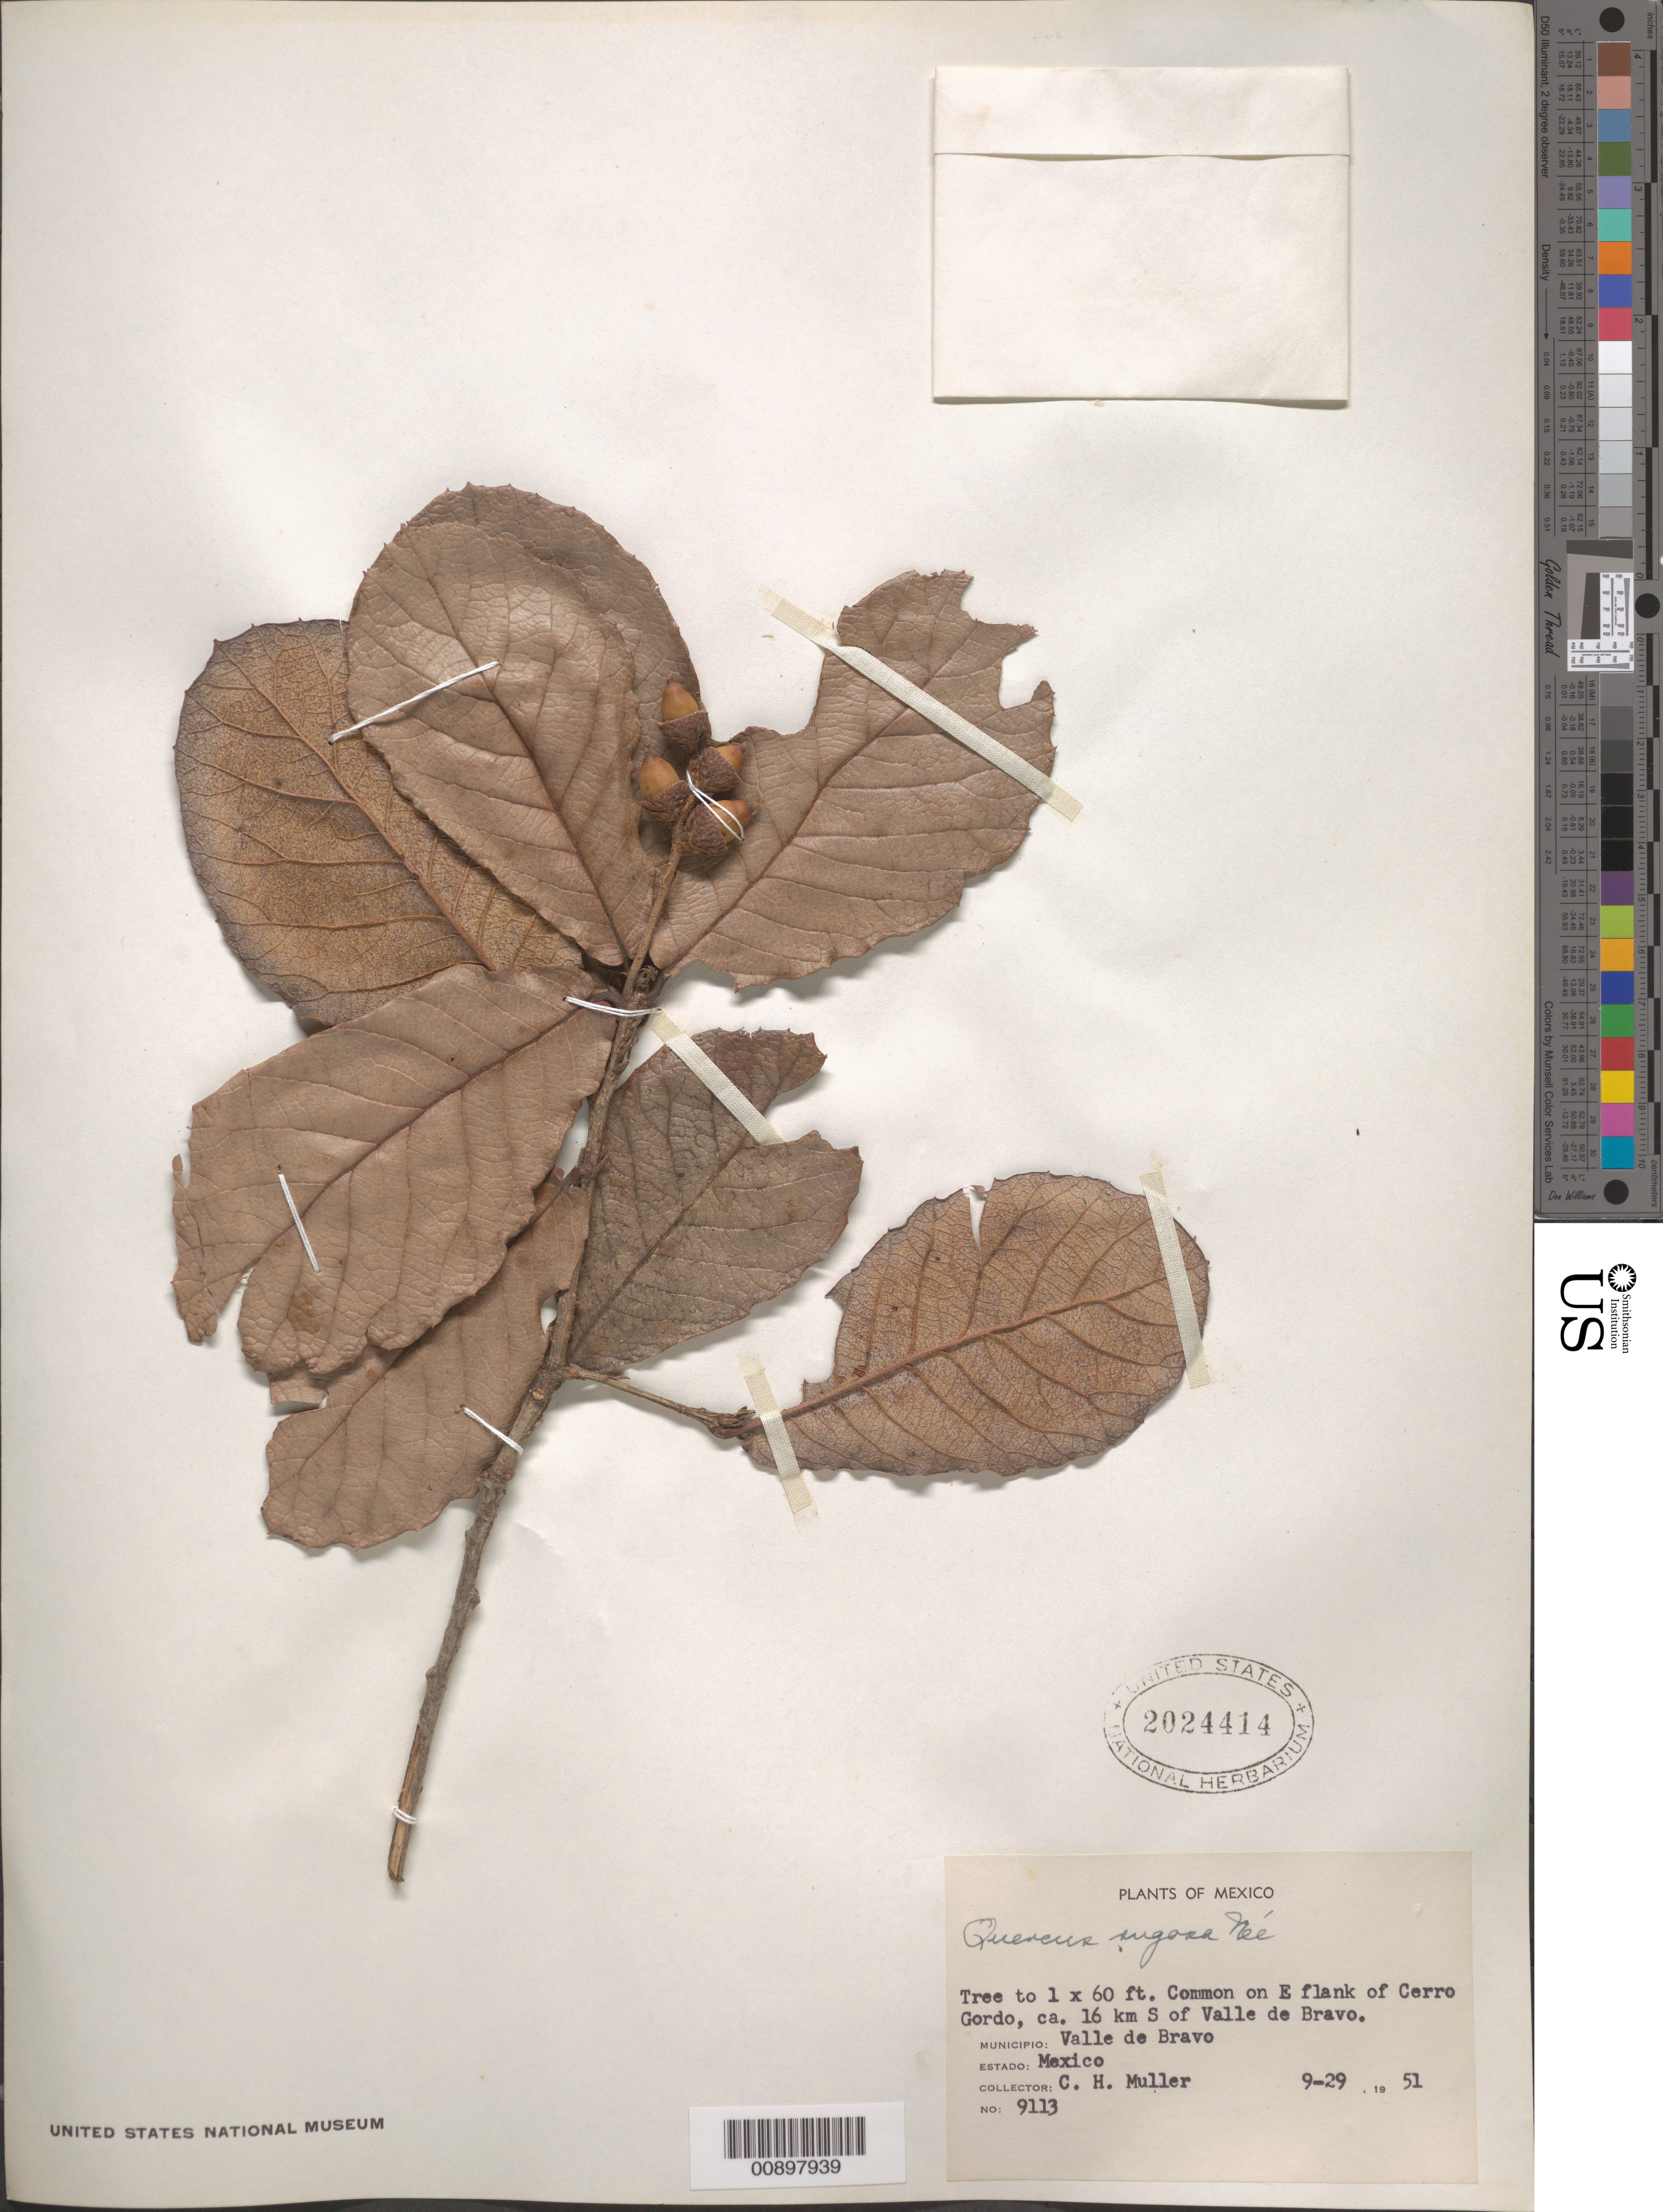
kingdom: Plantae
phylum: Tracheophyta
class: Magnoliopsida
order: Fagales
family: Fagaceae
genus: Quercus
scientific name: Quercus rugosa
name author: Née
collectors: C. H. Muller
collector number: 9113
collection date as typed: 29 Sep 1951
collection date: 1951-09-29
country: Mexico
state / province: México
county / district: Valle de Bravo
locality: E flank of Cerro Gordo, ca. 16 km S of Valle de Bravo, Municipio Valle de Bravo, Estado México.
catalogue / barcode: US 2024414